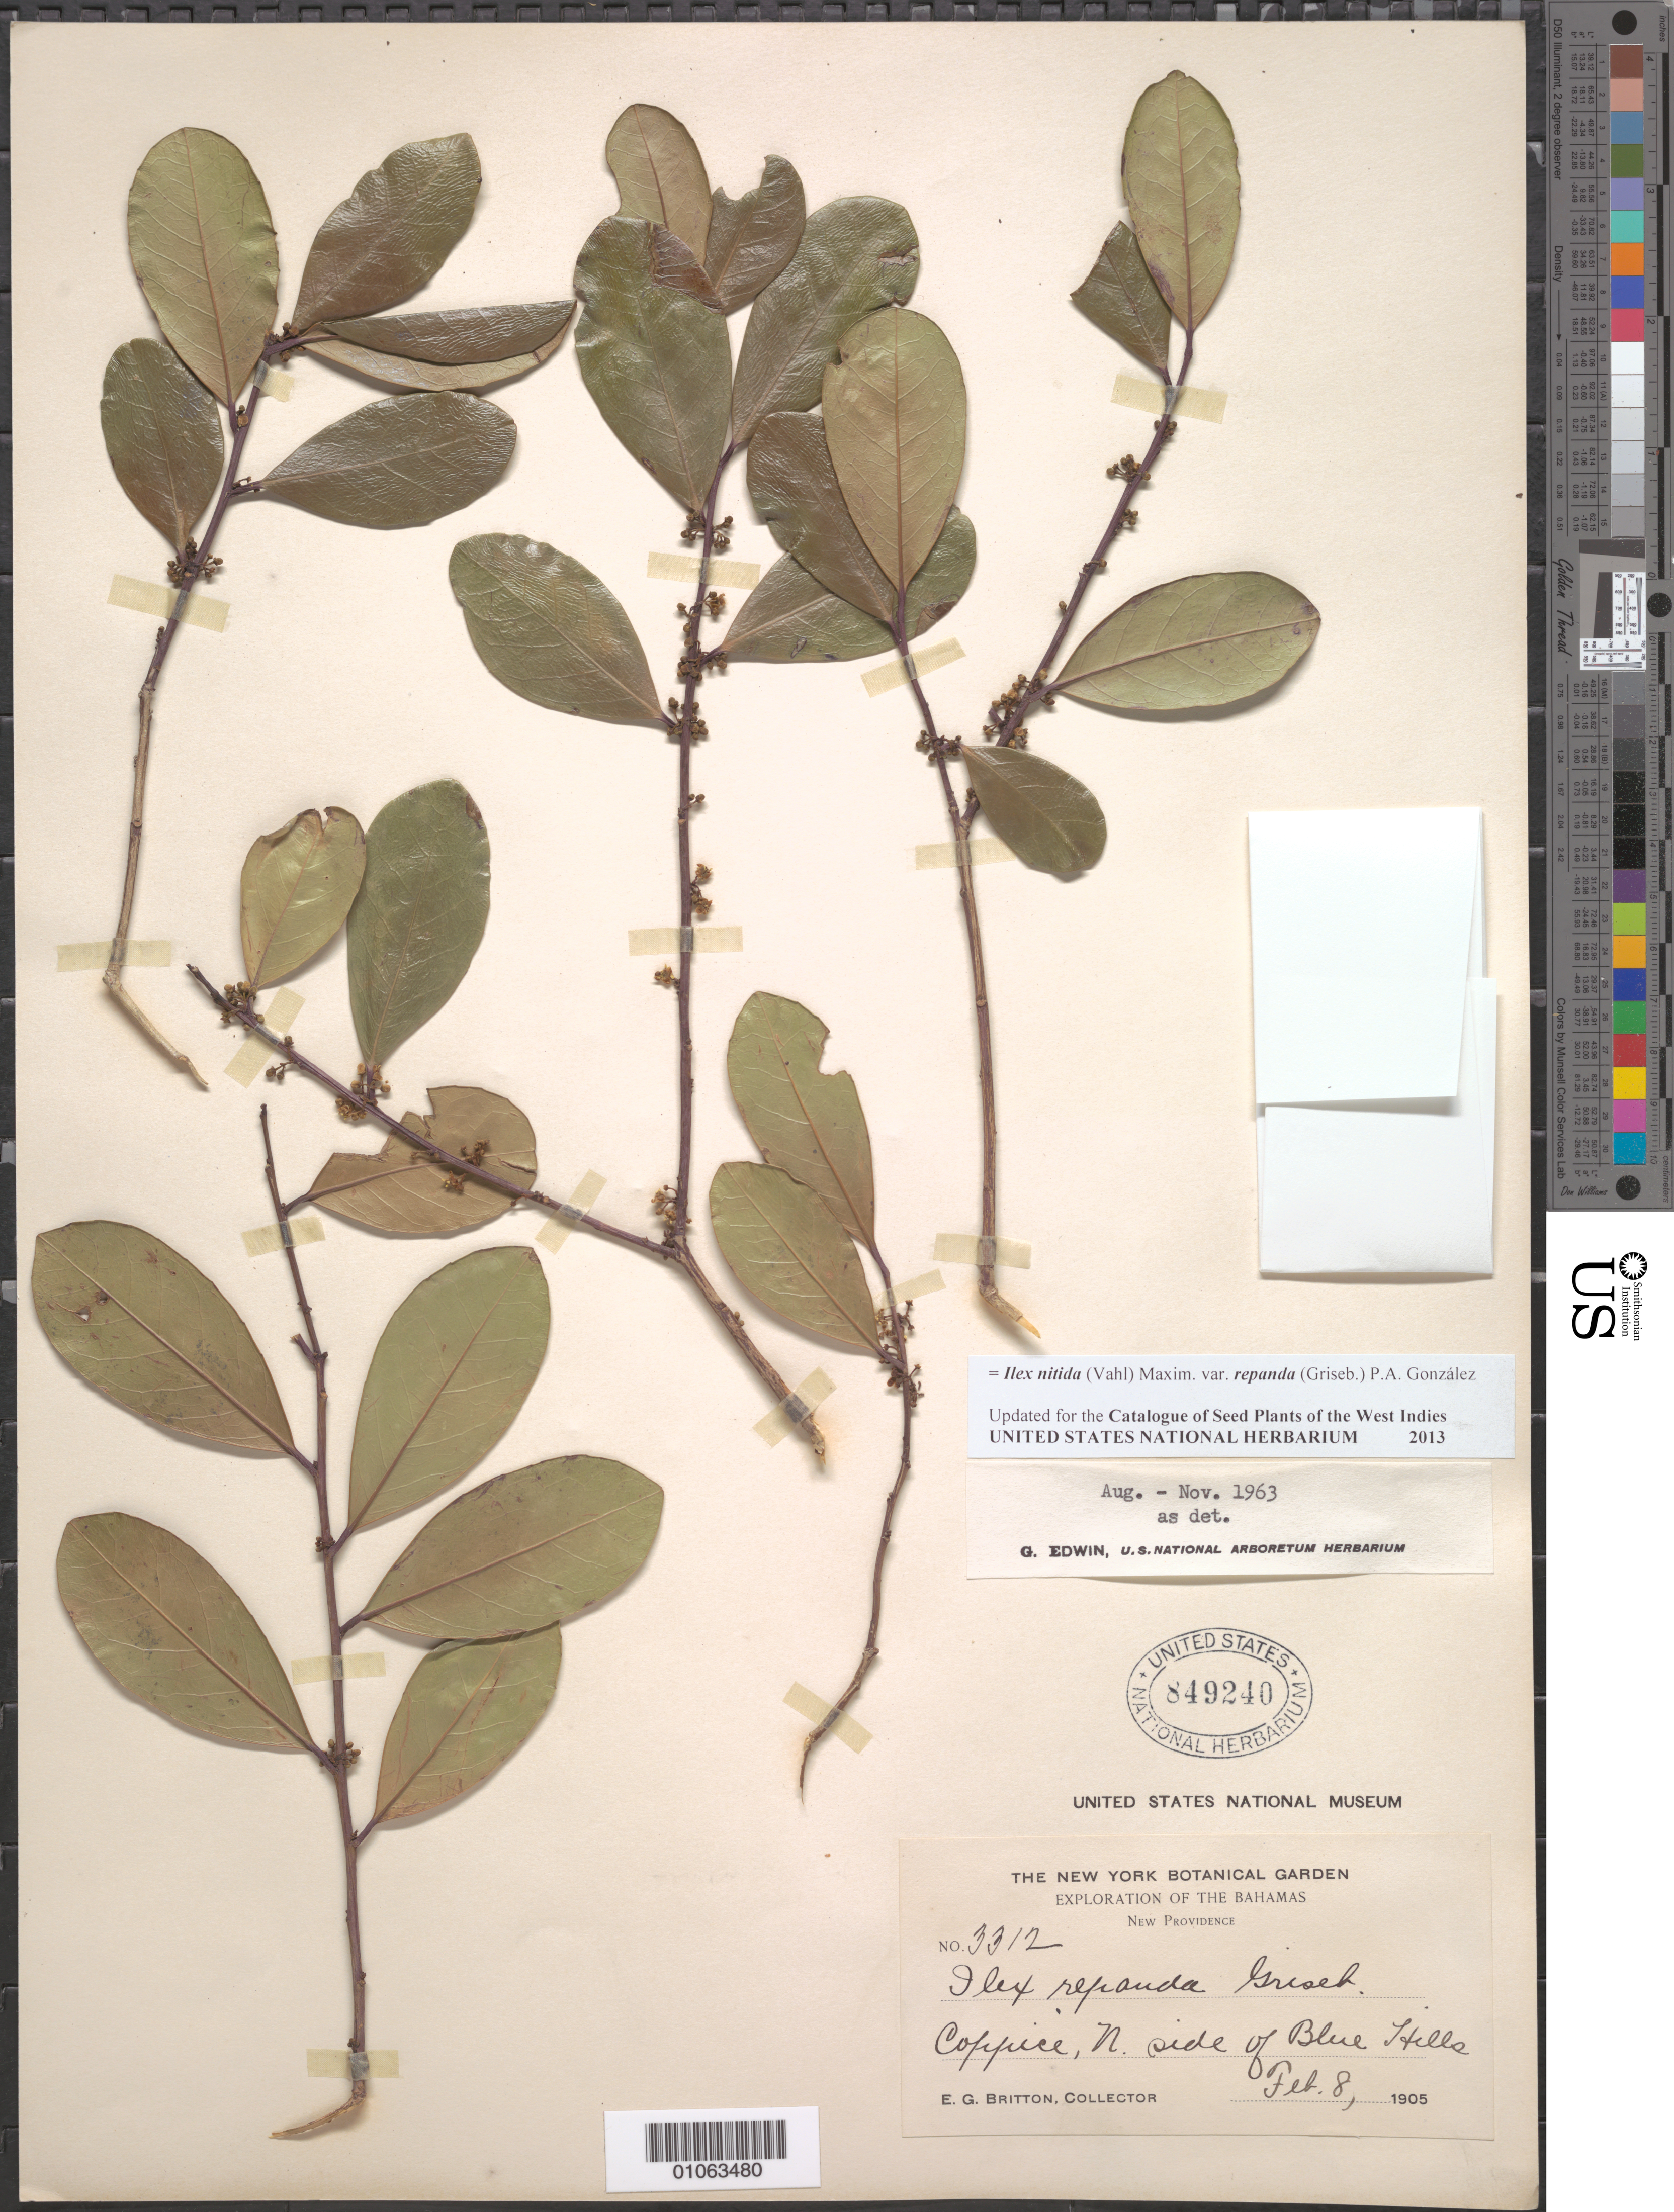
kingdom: Plantae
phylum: Tracheophyta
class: Magnoliopsida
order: Aquifoliales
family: Aquifoliaceae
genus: Ilex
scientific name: Ilex nitida var. repanda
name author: (Griseb.) P. A. González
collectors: E. G. Britton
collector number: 3312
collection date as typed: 08 Feb 1905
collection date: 1905-02-08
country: Bahamas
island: New Providence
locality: Coppice, N. Side of Blue hills.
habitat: Coppice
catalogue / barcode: US 849240